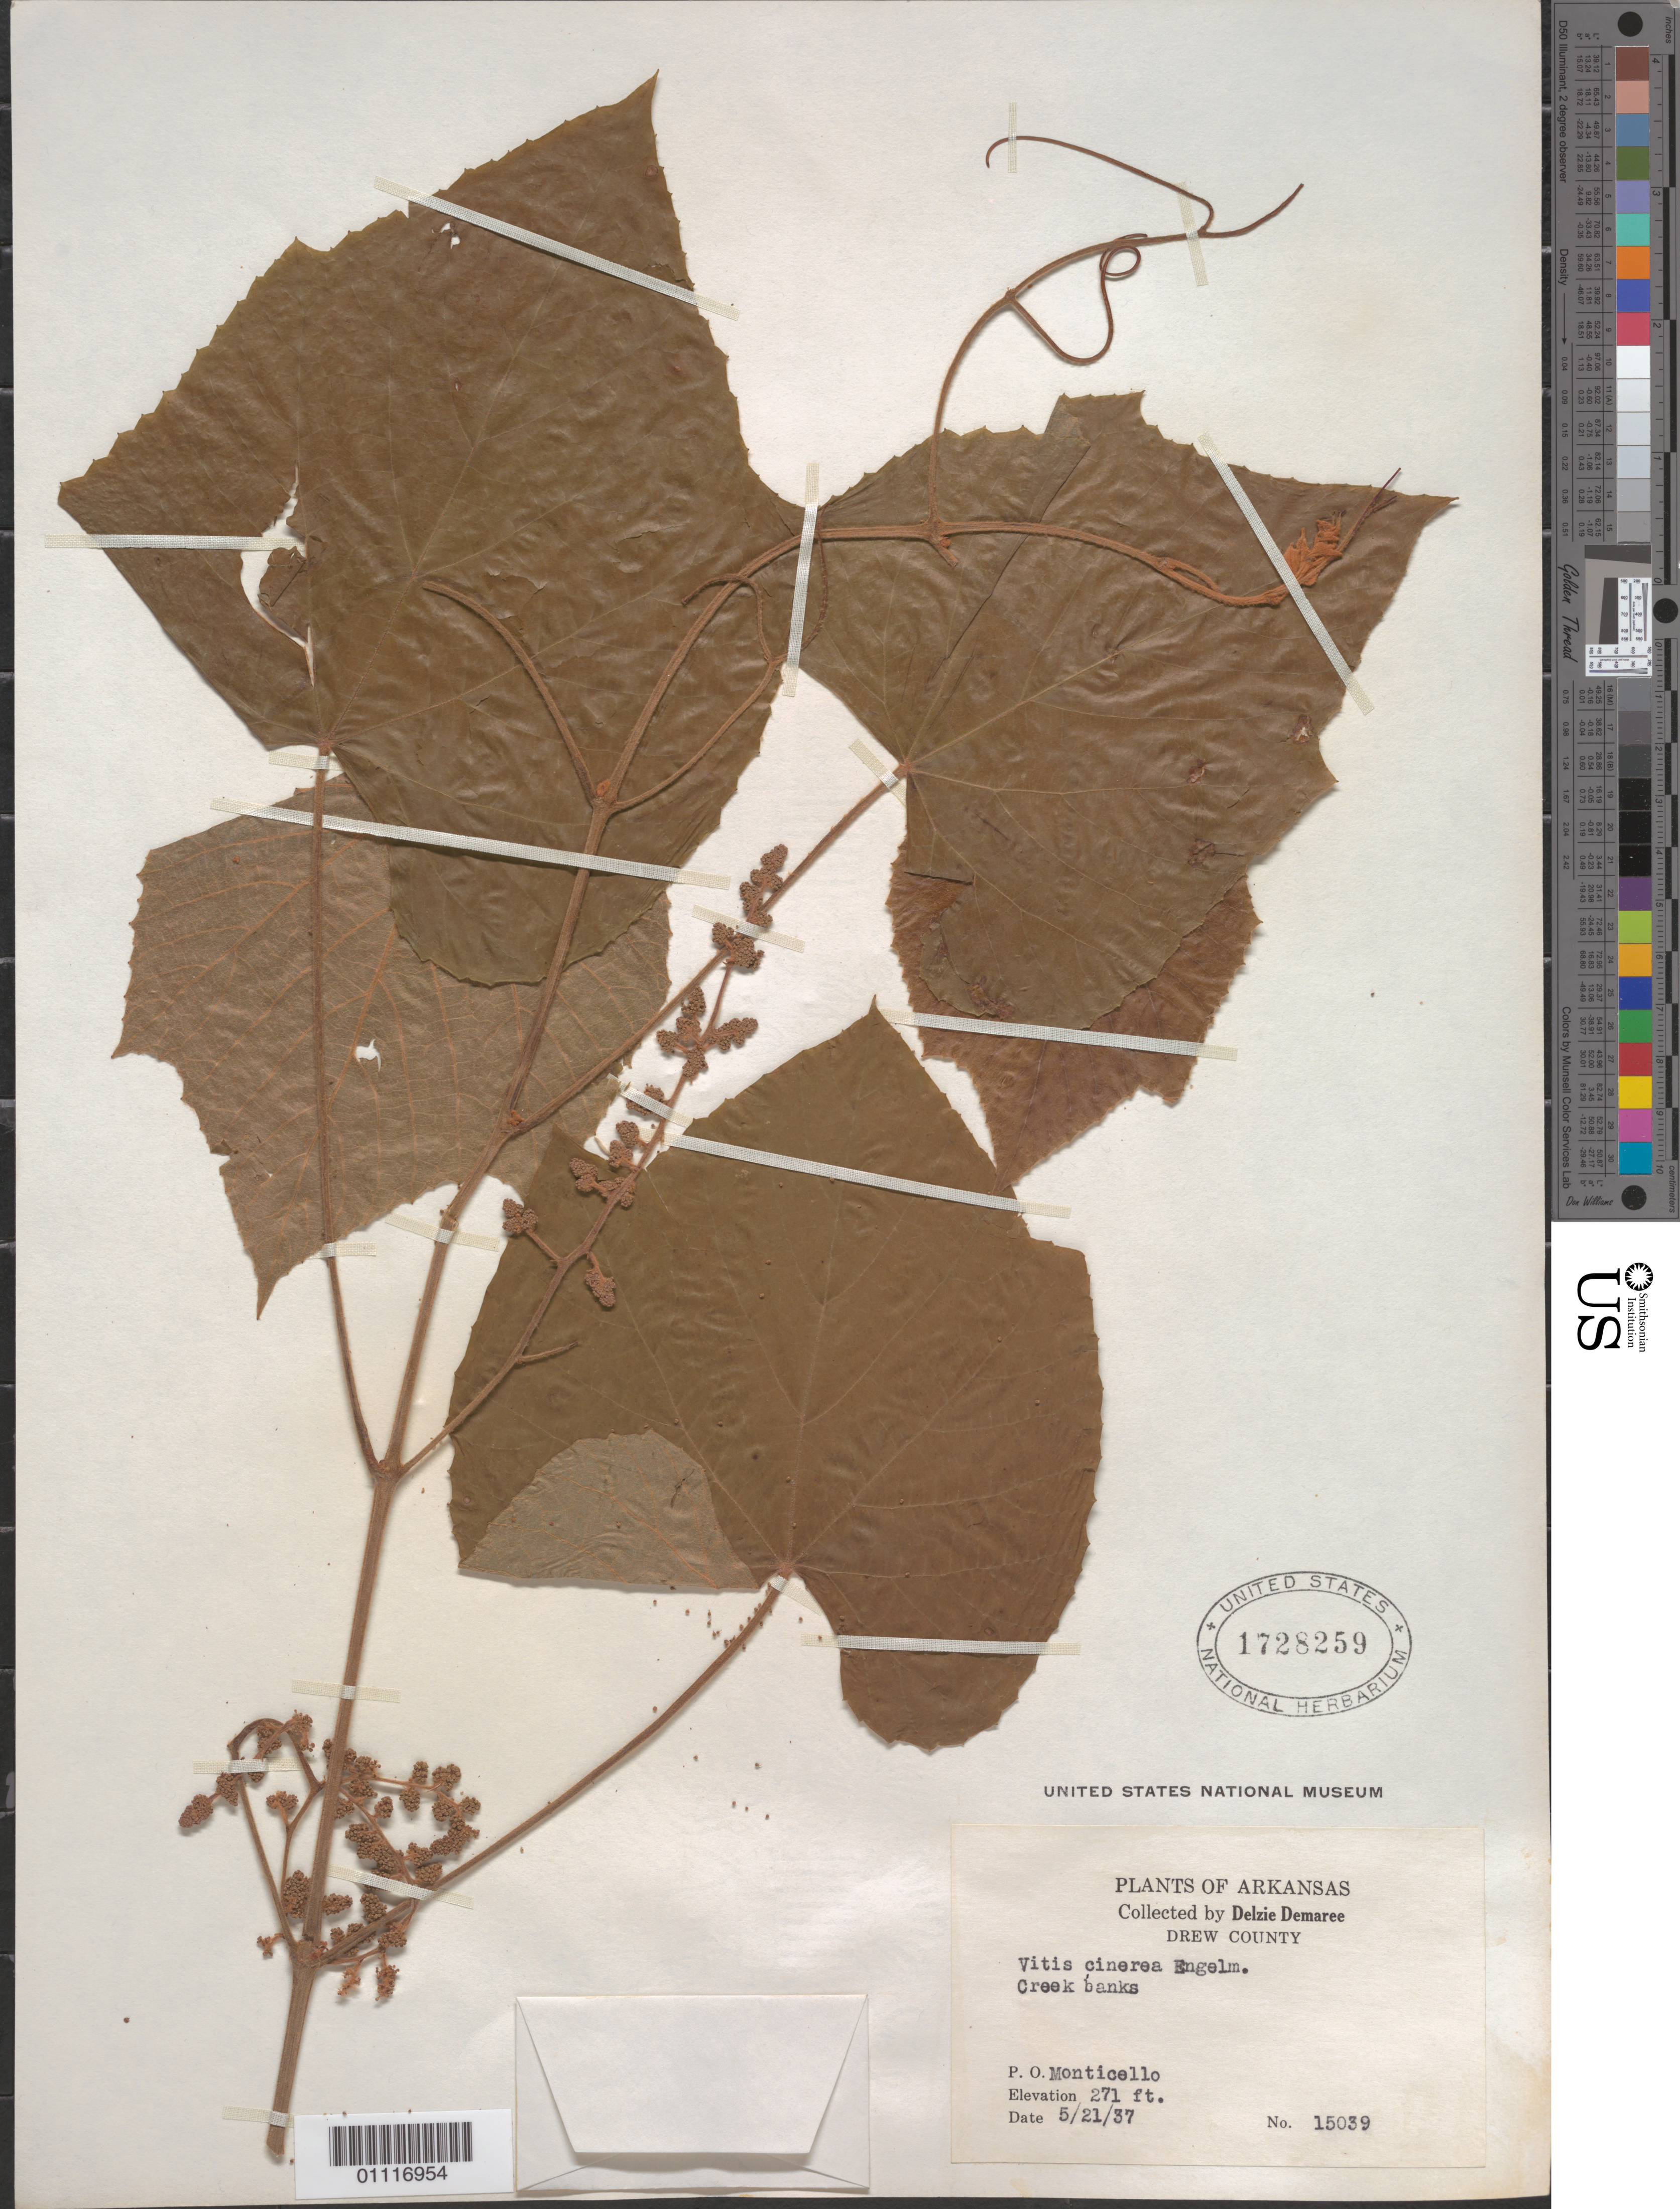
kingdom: Plantae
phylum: Tracheophyta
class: Magnoliopsida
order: Vitales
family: Vitaceae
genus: Vitis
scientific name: Vitis cinerea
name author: (Engelm.) Millardet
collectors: D. Demaree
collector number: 15039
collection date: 1937-05-21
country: United States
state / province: Arkansas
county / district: Drew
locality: Creek banks, Monticello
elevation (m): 83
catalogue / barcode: US 1728259